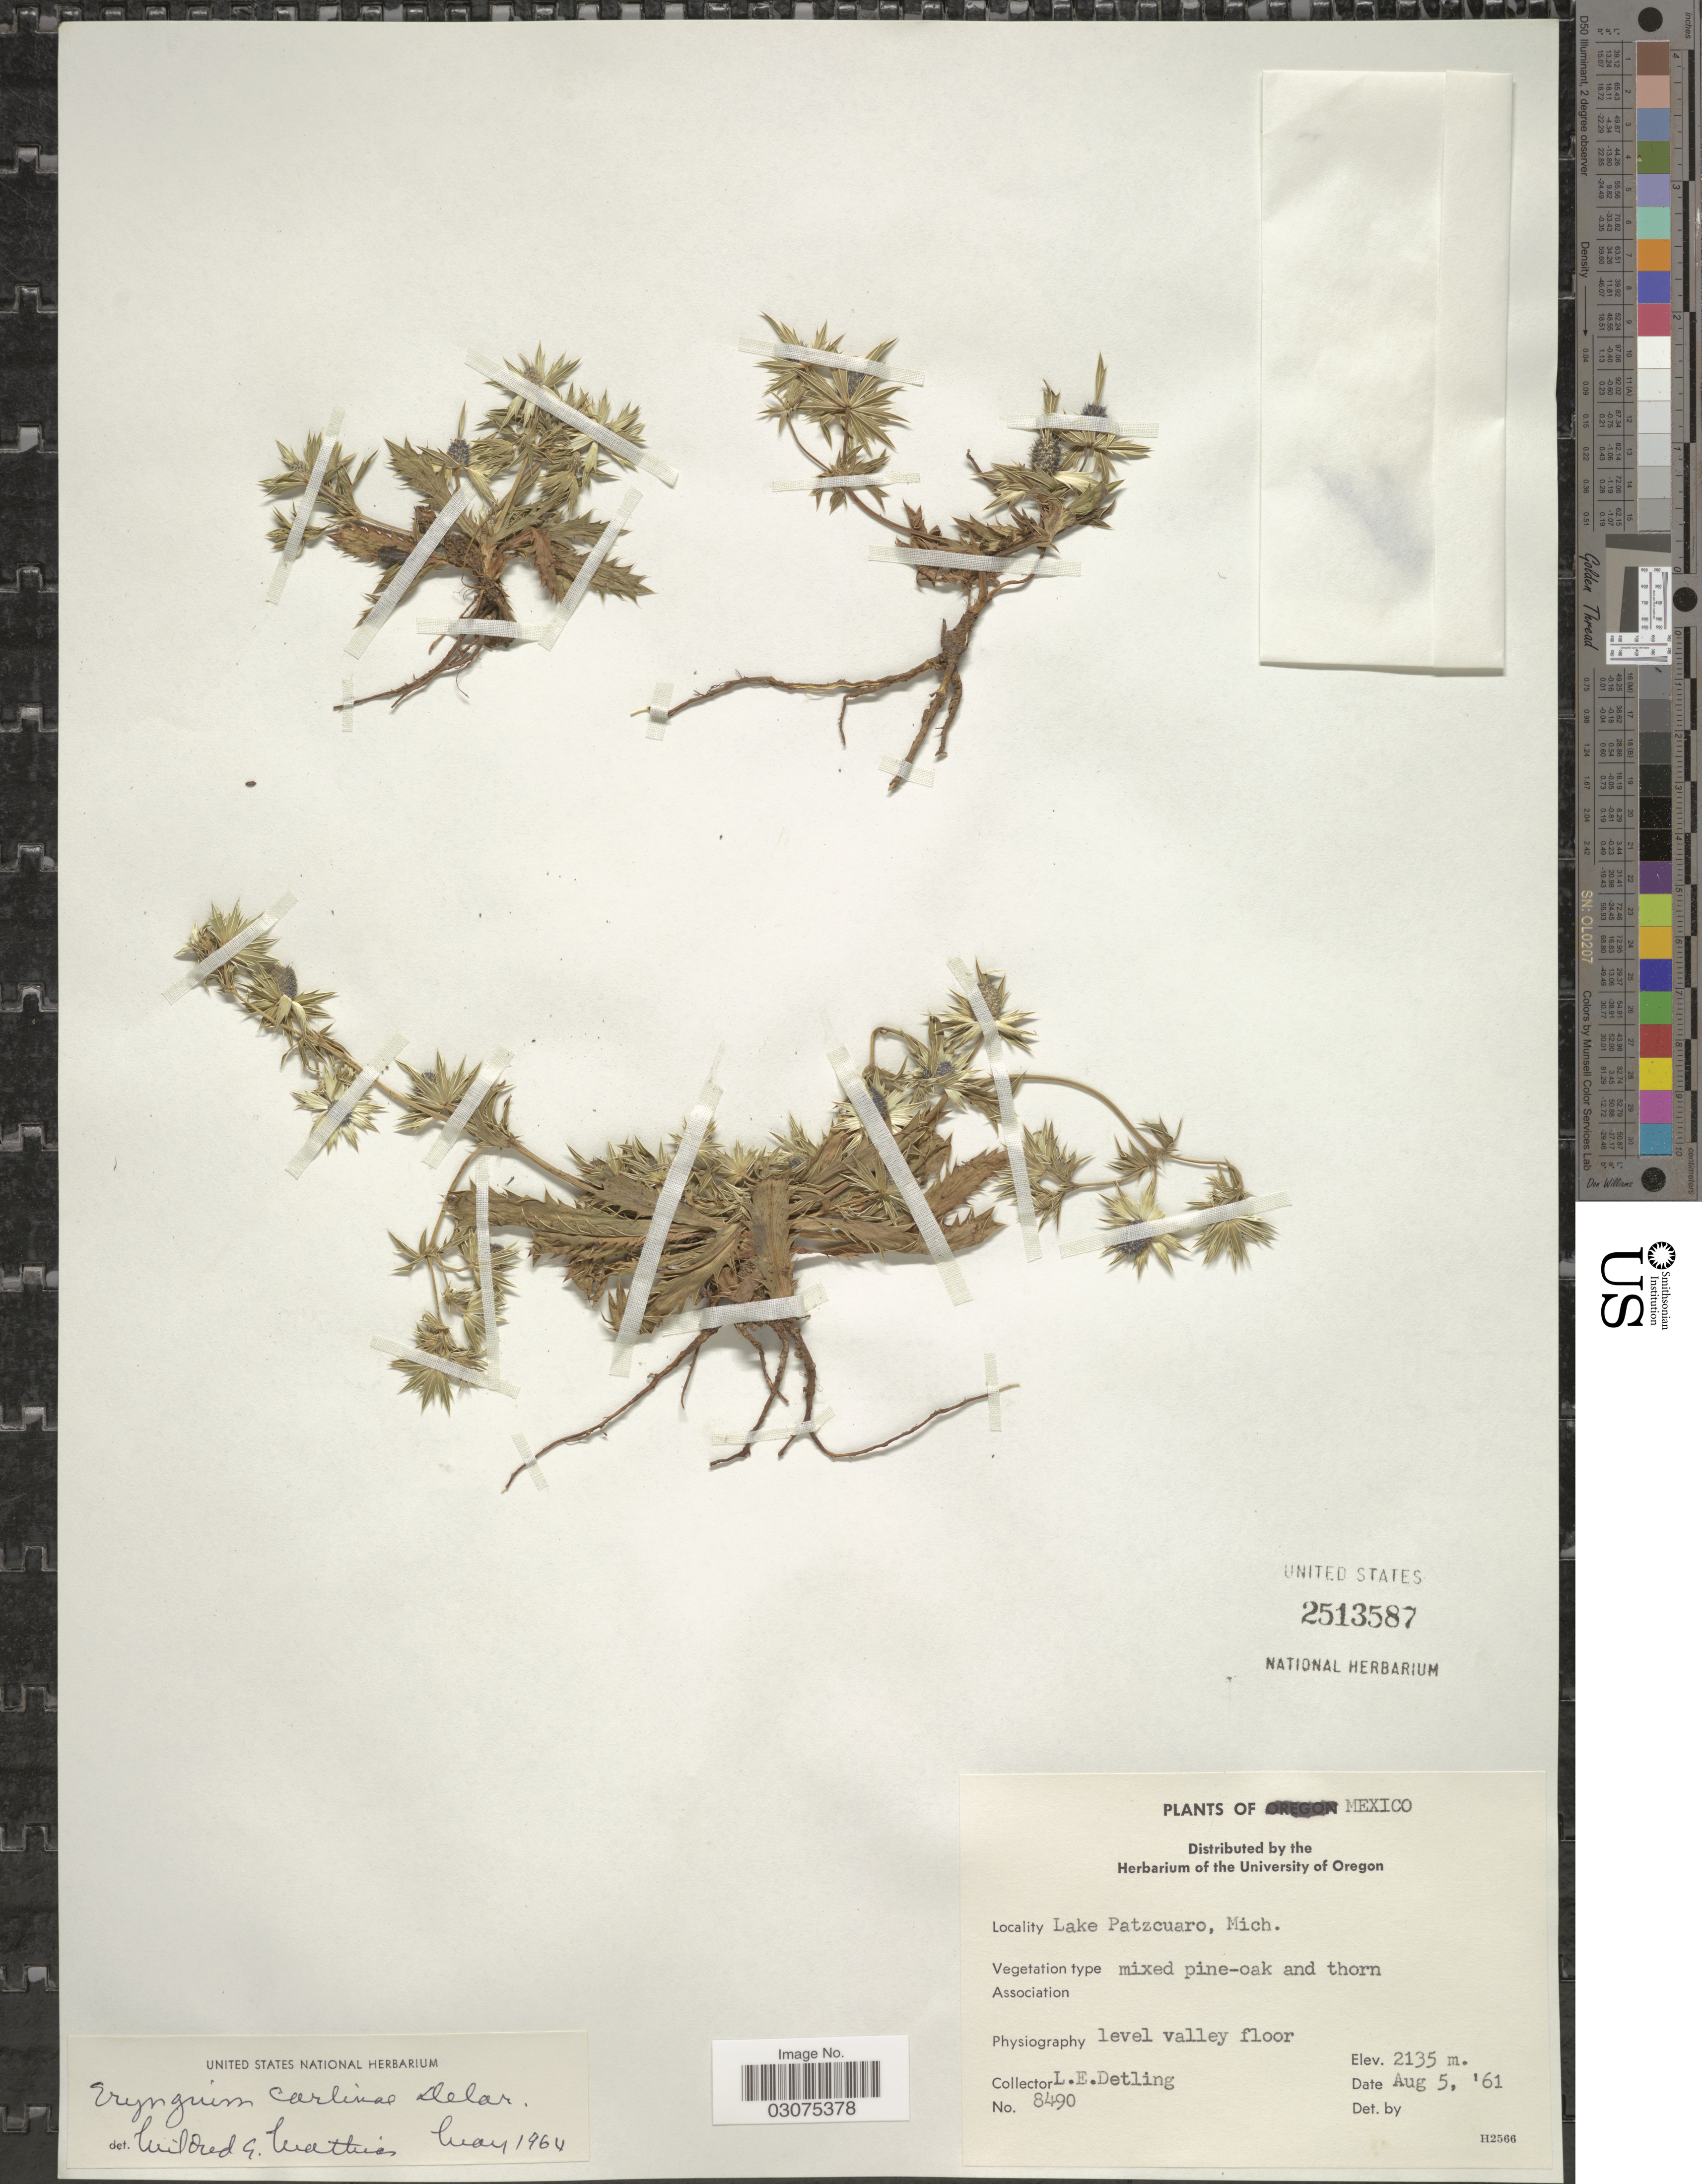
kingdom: Plantae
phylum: Tracheophyta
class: Magnoliopsida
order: Apiales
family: Apiaceae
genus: Eryngium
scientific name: Eryngium carlinae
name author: F. Delaroche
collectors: L. E. Detling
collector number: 8490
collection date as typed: Transcribed d/m/y: 5/8/51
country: Mexico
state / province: Michoacán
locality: Lake Patzcuaro.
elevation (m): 2135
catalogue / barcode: US 2513587